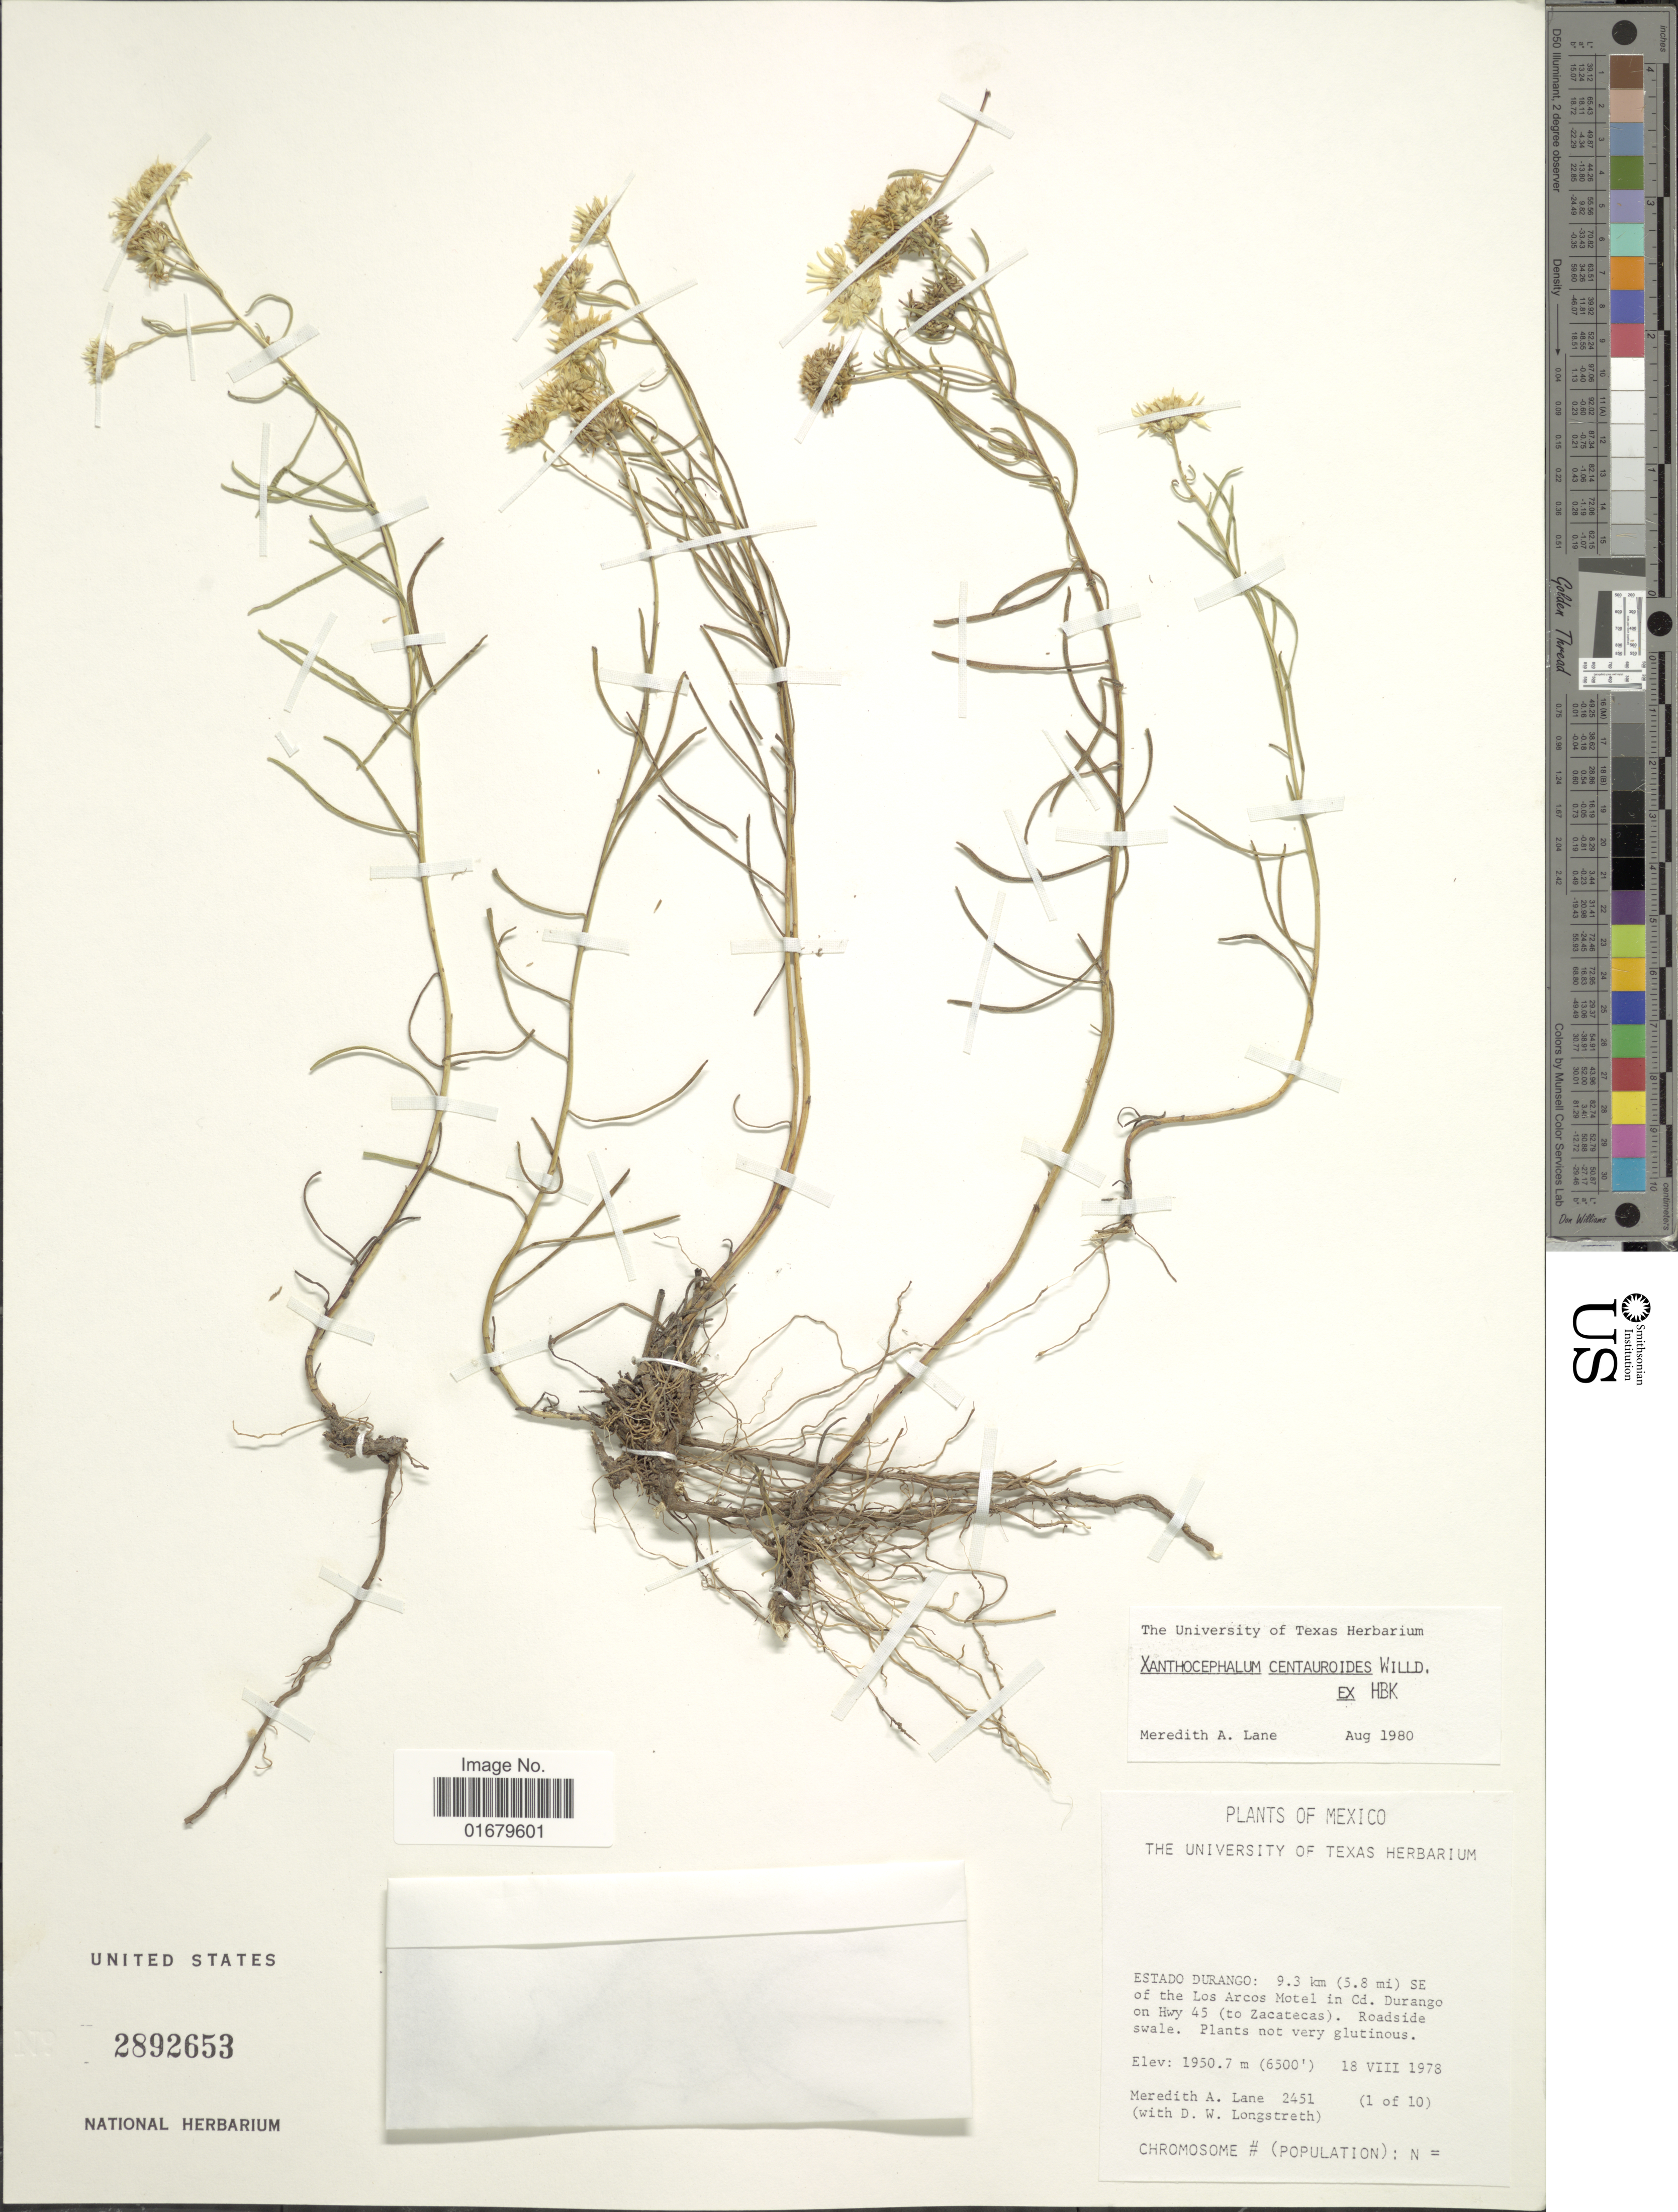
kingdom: Plantae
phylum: Tracheophyta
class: Magnoliopsida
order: Asterales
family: Asteraceae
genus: Xanthocephalum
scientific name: Xanthocephalum centauroides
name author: Willd.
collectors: M. A. Lane & Longstreth, D. W.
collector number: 2451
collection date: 1978-08-18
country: Mexico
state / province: Durango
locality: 9.3 km (5.8 mi) SE of the Los Arcos Motel in Cd. Durango on Hwy 45 (to Zacatecas). Roadside swale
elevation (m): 1950.7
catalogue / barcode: US 2892653